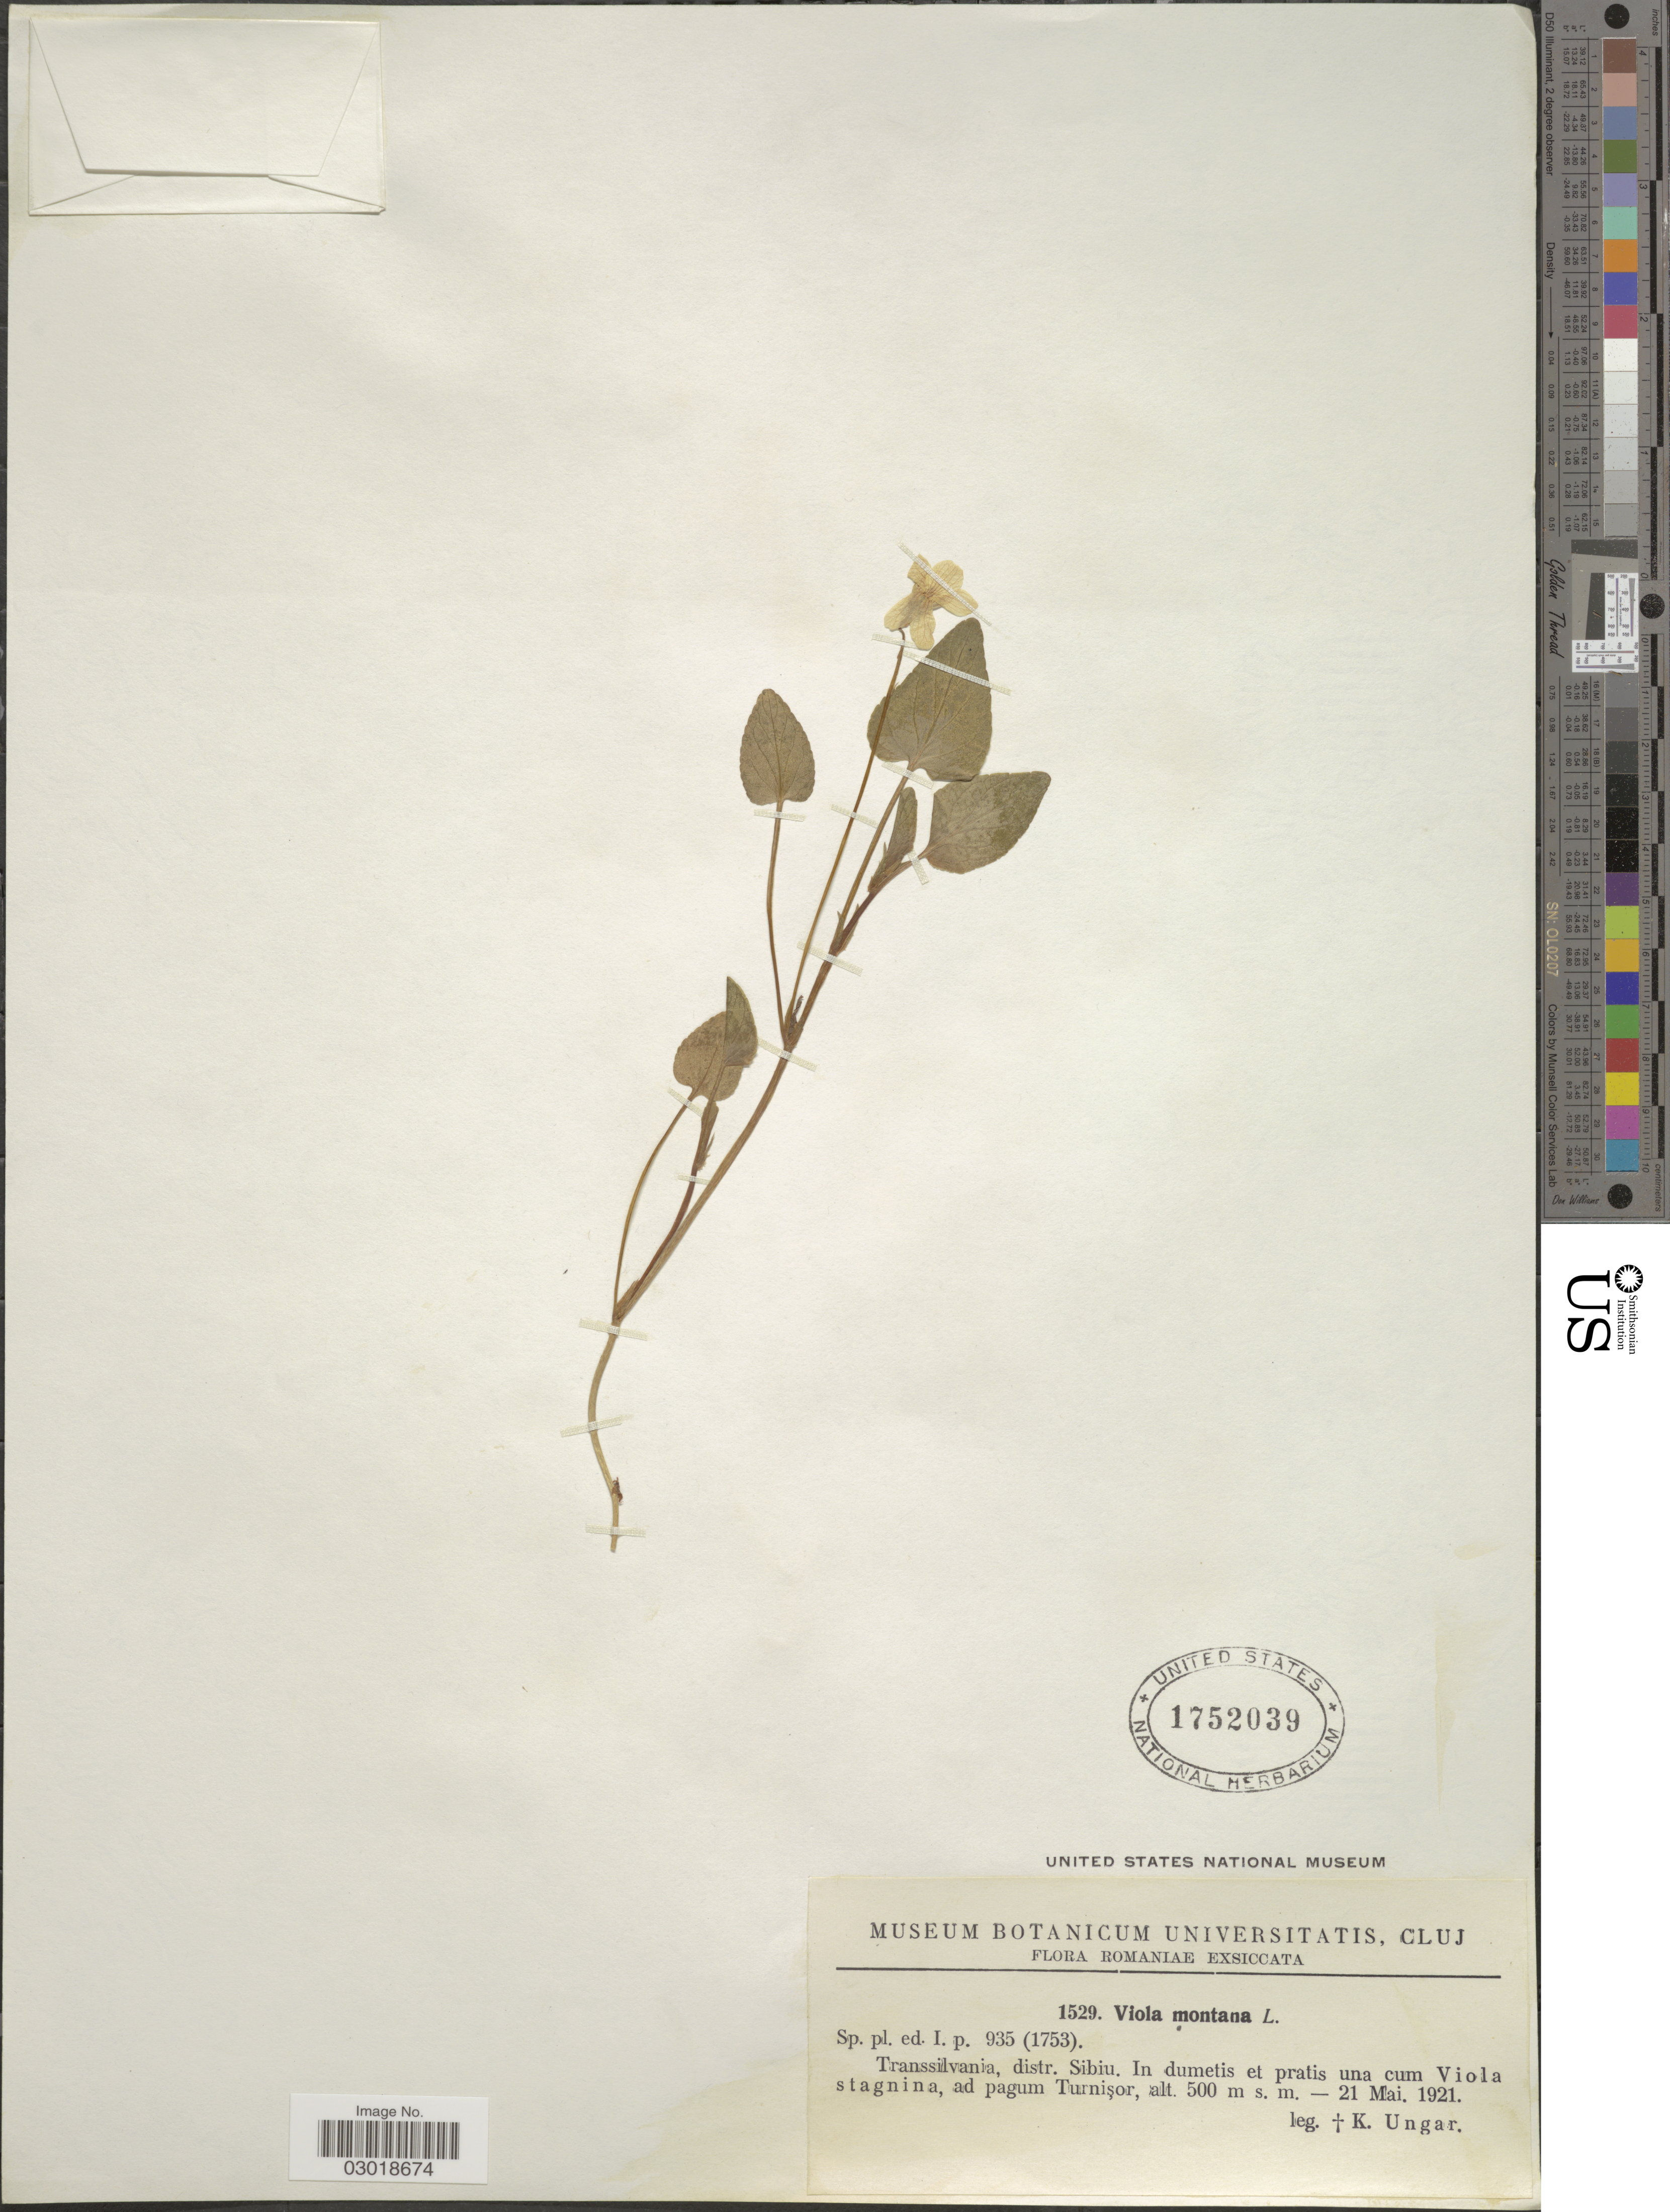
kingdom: Plantae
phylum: Tracheophyta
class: Magnoliopsida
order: Malpighiales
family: Violaceae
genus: Viola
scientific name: Viola montana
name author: L.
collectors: K. Ungar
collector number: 1529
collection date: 1921-05-21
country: Romania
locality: Transsilvania, distr. Sibiu. In dumetis et pratis una cum Viola stagnina, ad pagum Turnisor.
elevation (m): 500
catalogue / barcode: US 1752039